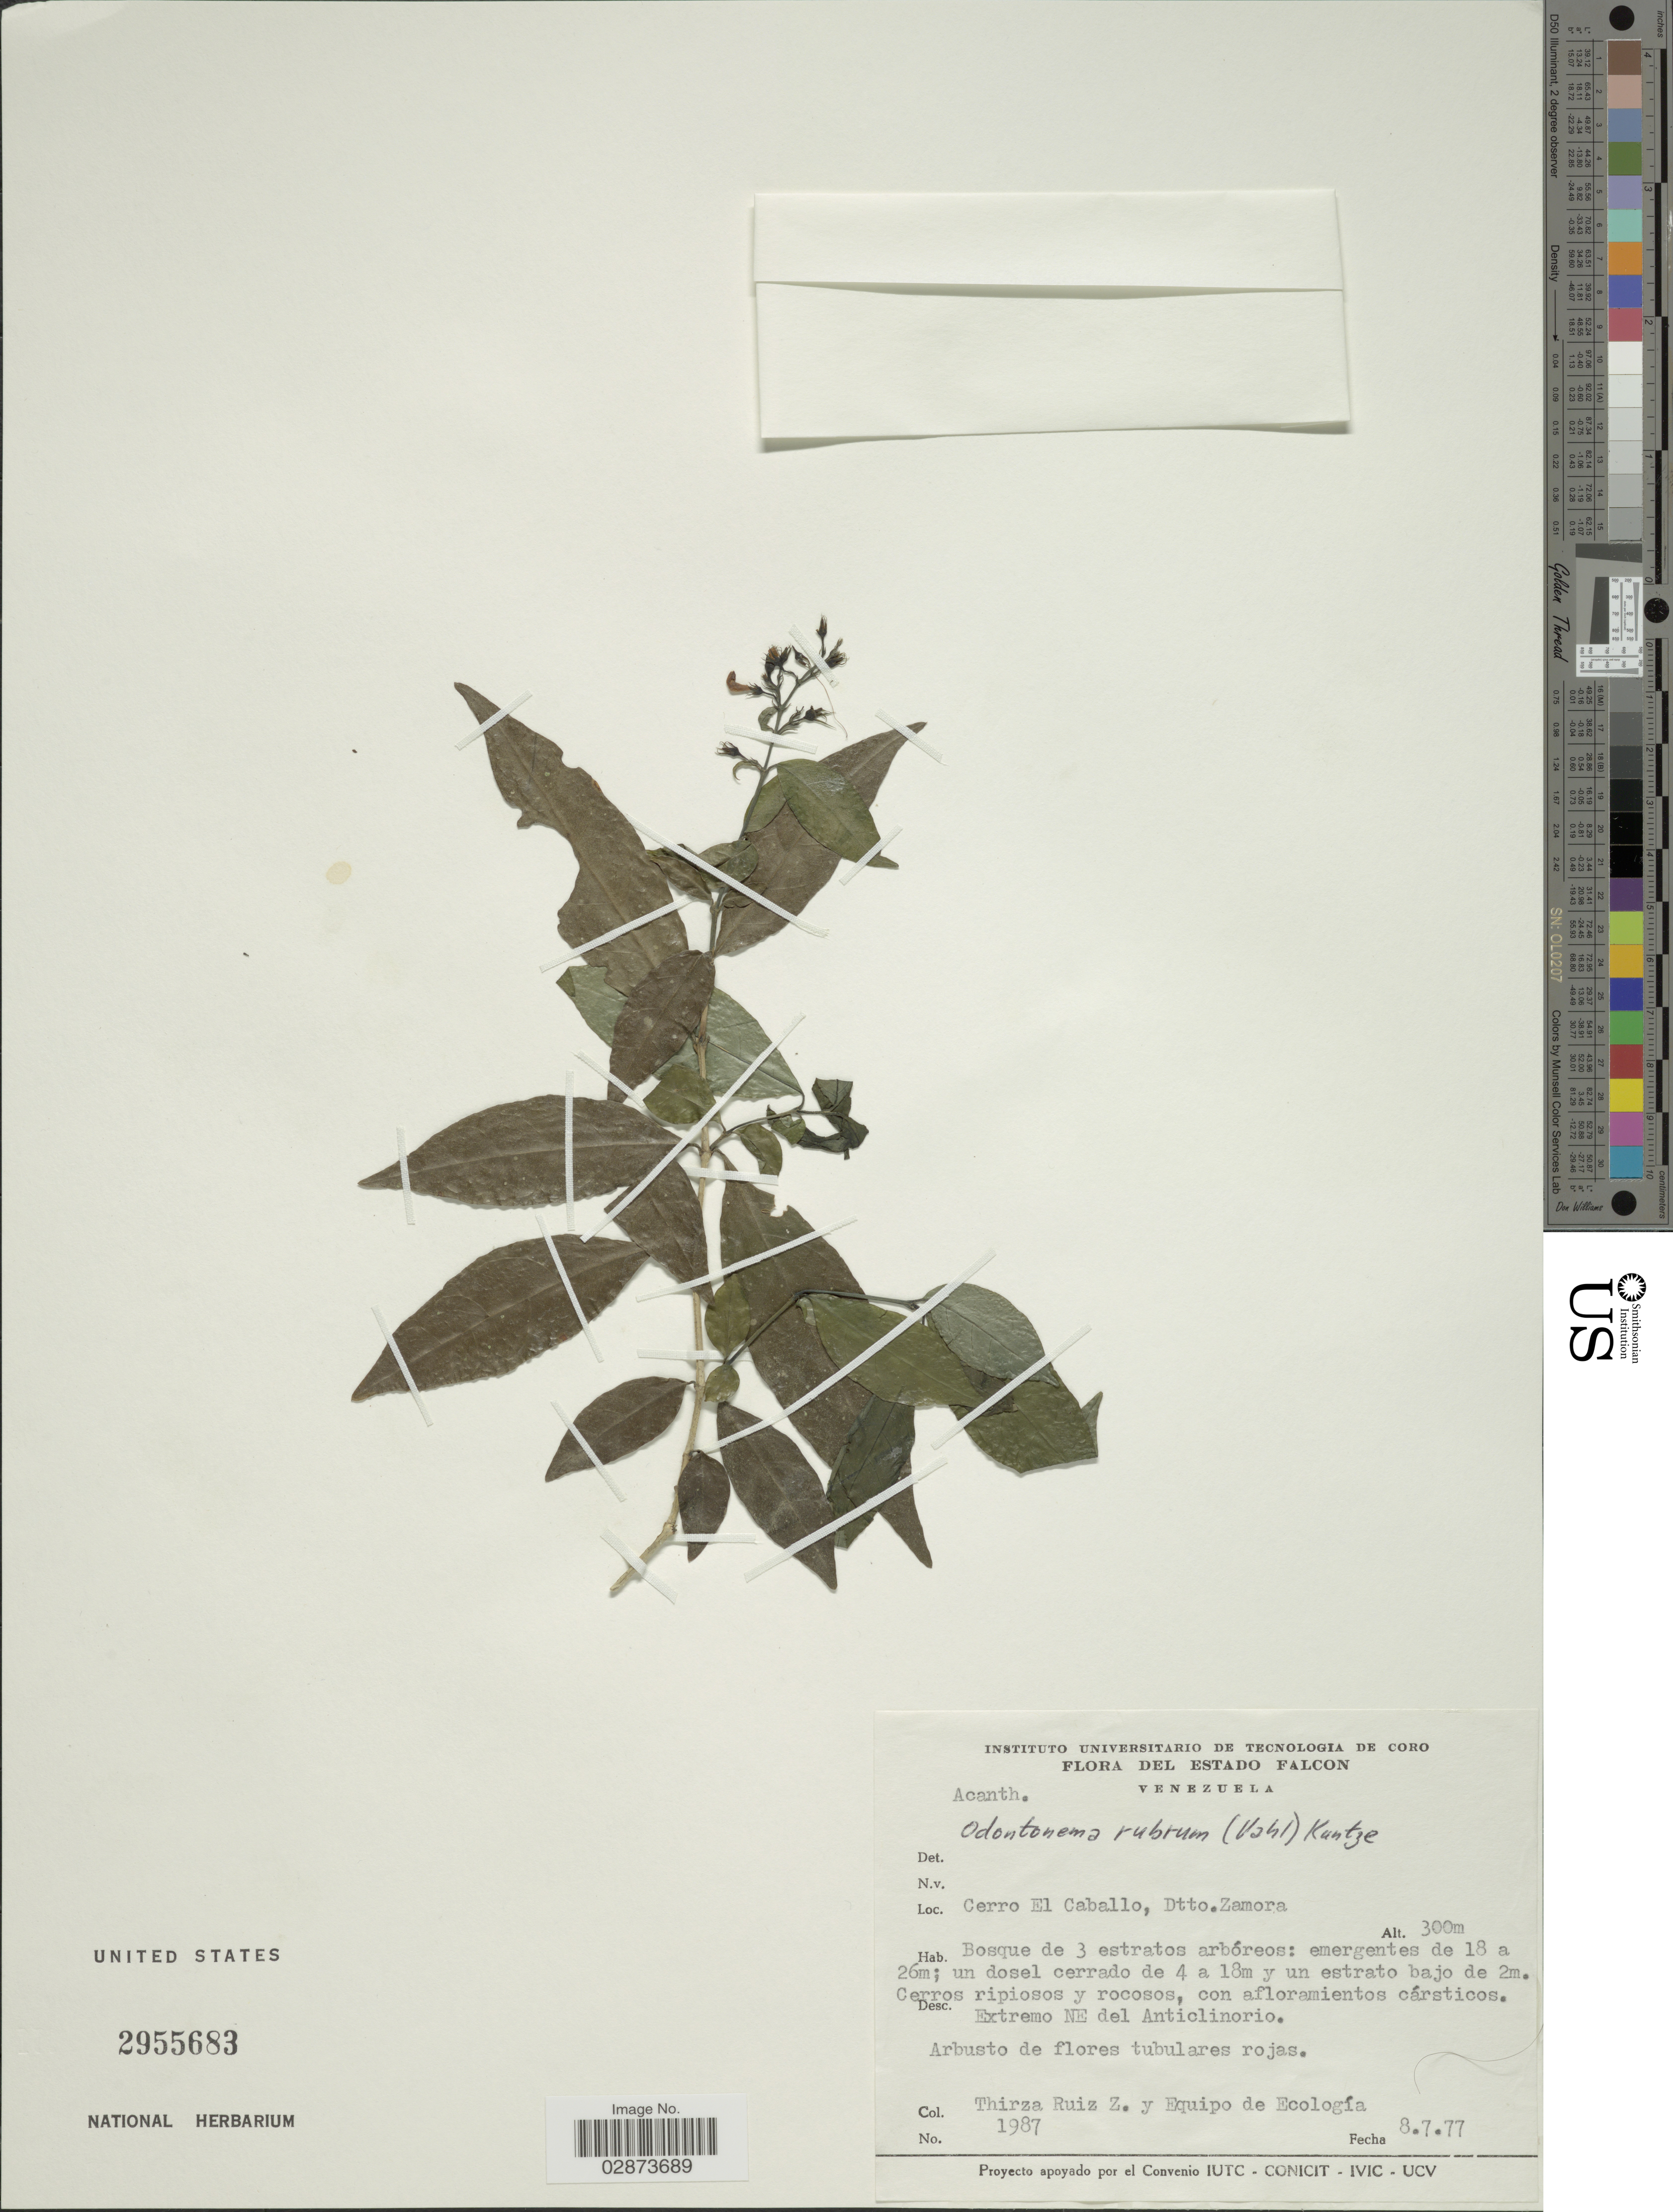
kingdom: Plantae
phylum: Tracheophyta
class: Magnoliopsida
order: Lamiales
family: Acanthaceae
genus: Odontonema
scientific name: Odontonema rubrum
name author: (Vahl) Kuntze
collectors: T. Ruíz & Eq. Ecologia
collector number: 1987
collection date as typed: Transcribed d/m/y: 8/7/77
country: Venezuela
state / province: Falcón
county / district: Zamora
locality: Estado Falcon. Cerro El Caballo, Dtto. Zamora.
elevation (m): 300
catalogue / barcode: US 2955683